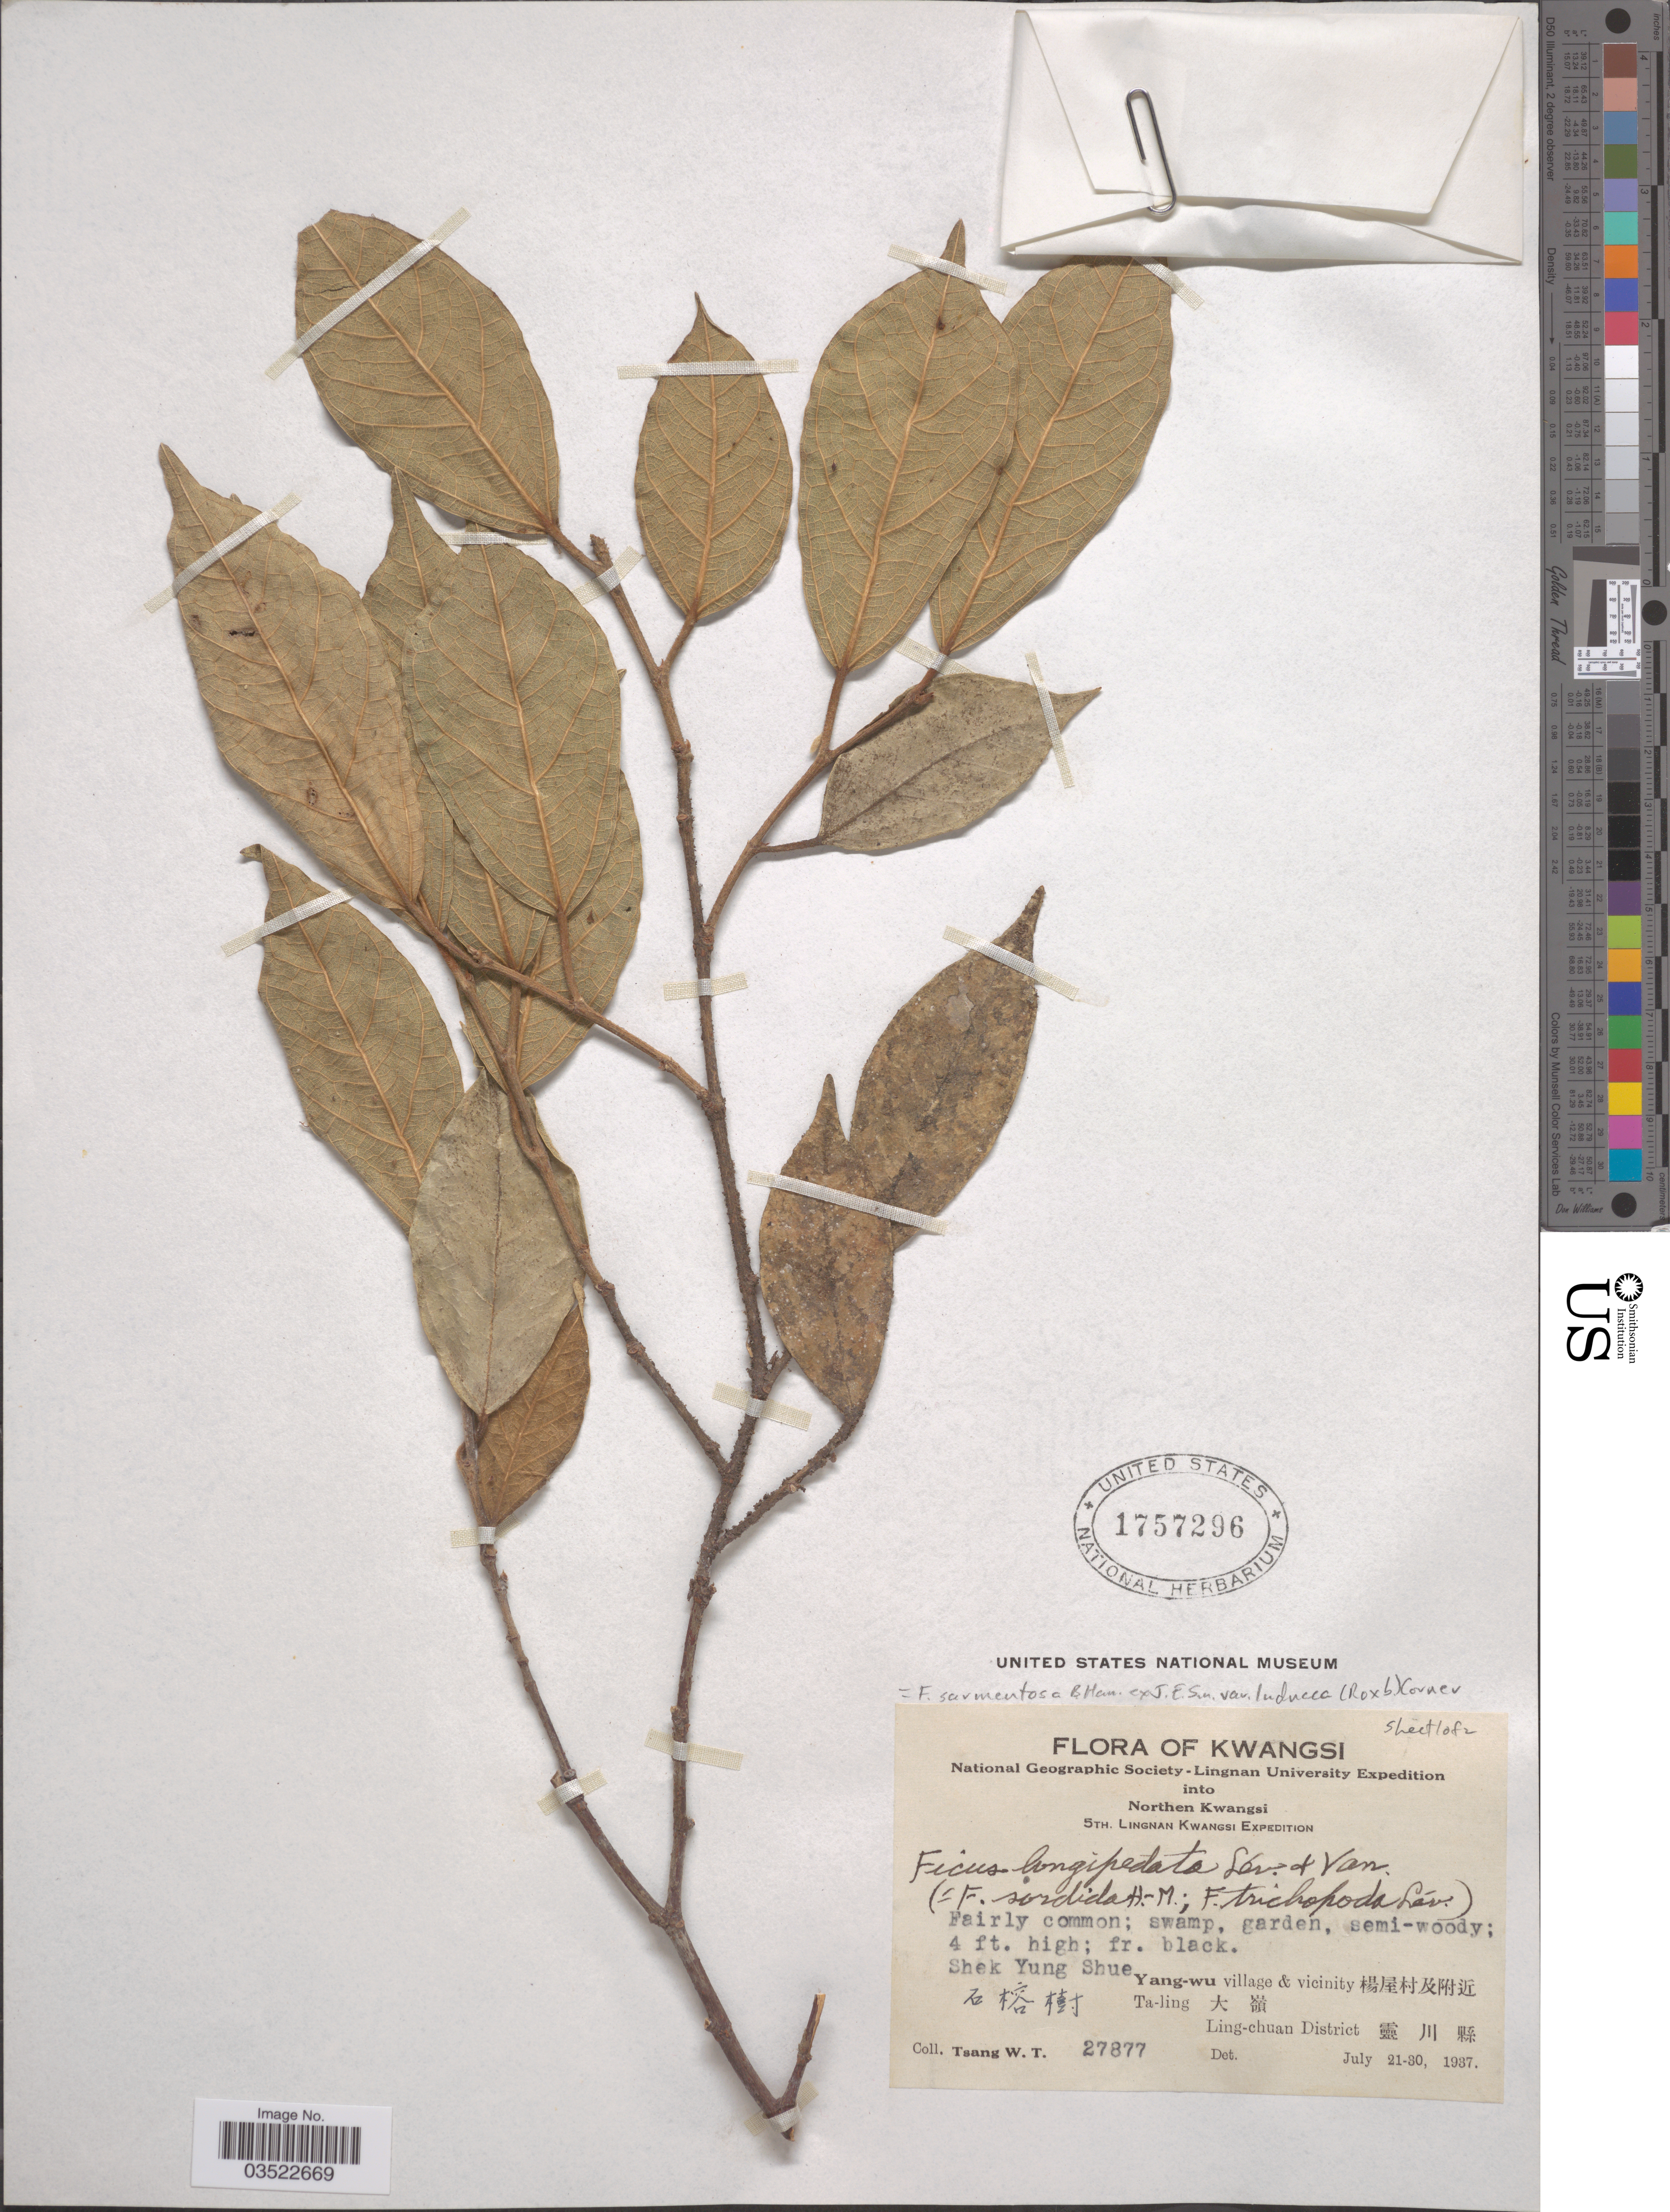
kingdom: Plantae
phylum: Tracheophyta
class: Magnoliopsida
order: Rosales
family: Moraceae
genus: Ficus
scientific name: Ficus sarmentosa var. luducca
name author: (Roxb.) Corner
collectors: W. T. Tsang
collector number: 27877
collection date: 1937-07-21/1937-07-30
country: China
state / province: Guangxi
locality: Kwangsi. National Geographic Society- Lingnan University Expedition into Northern Kwangsi. 5th Lingnan Kwangsi Expedition. Shek Yung Shue X. Yang-wu village & vicinity X. Ta-ling X. Ling-chuan District X.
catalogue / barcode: US 1757296